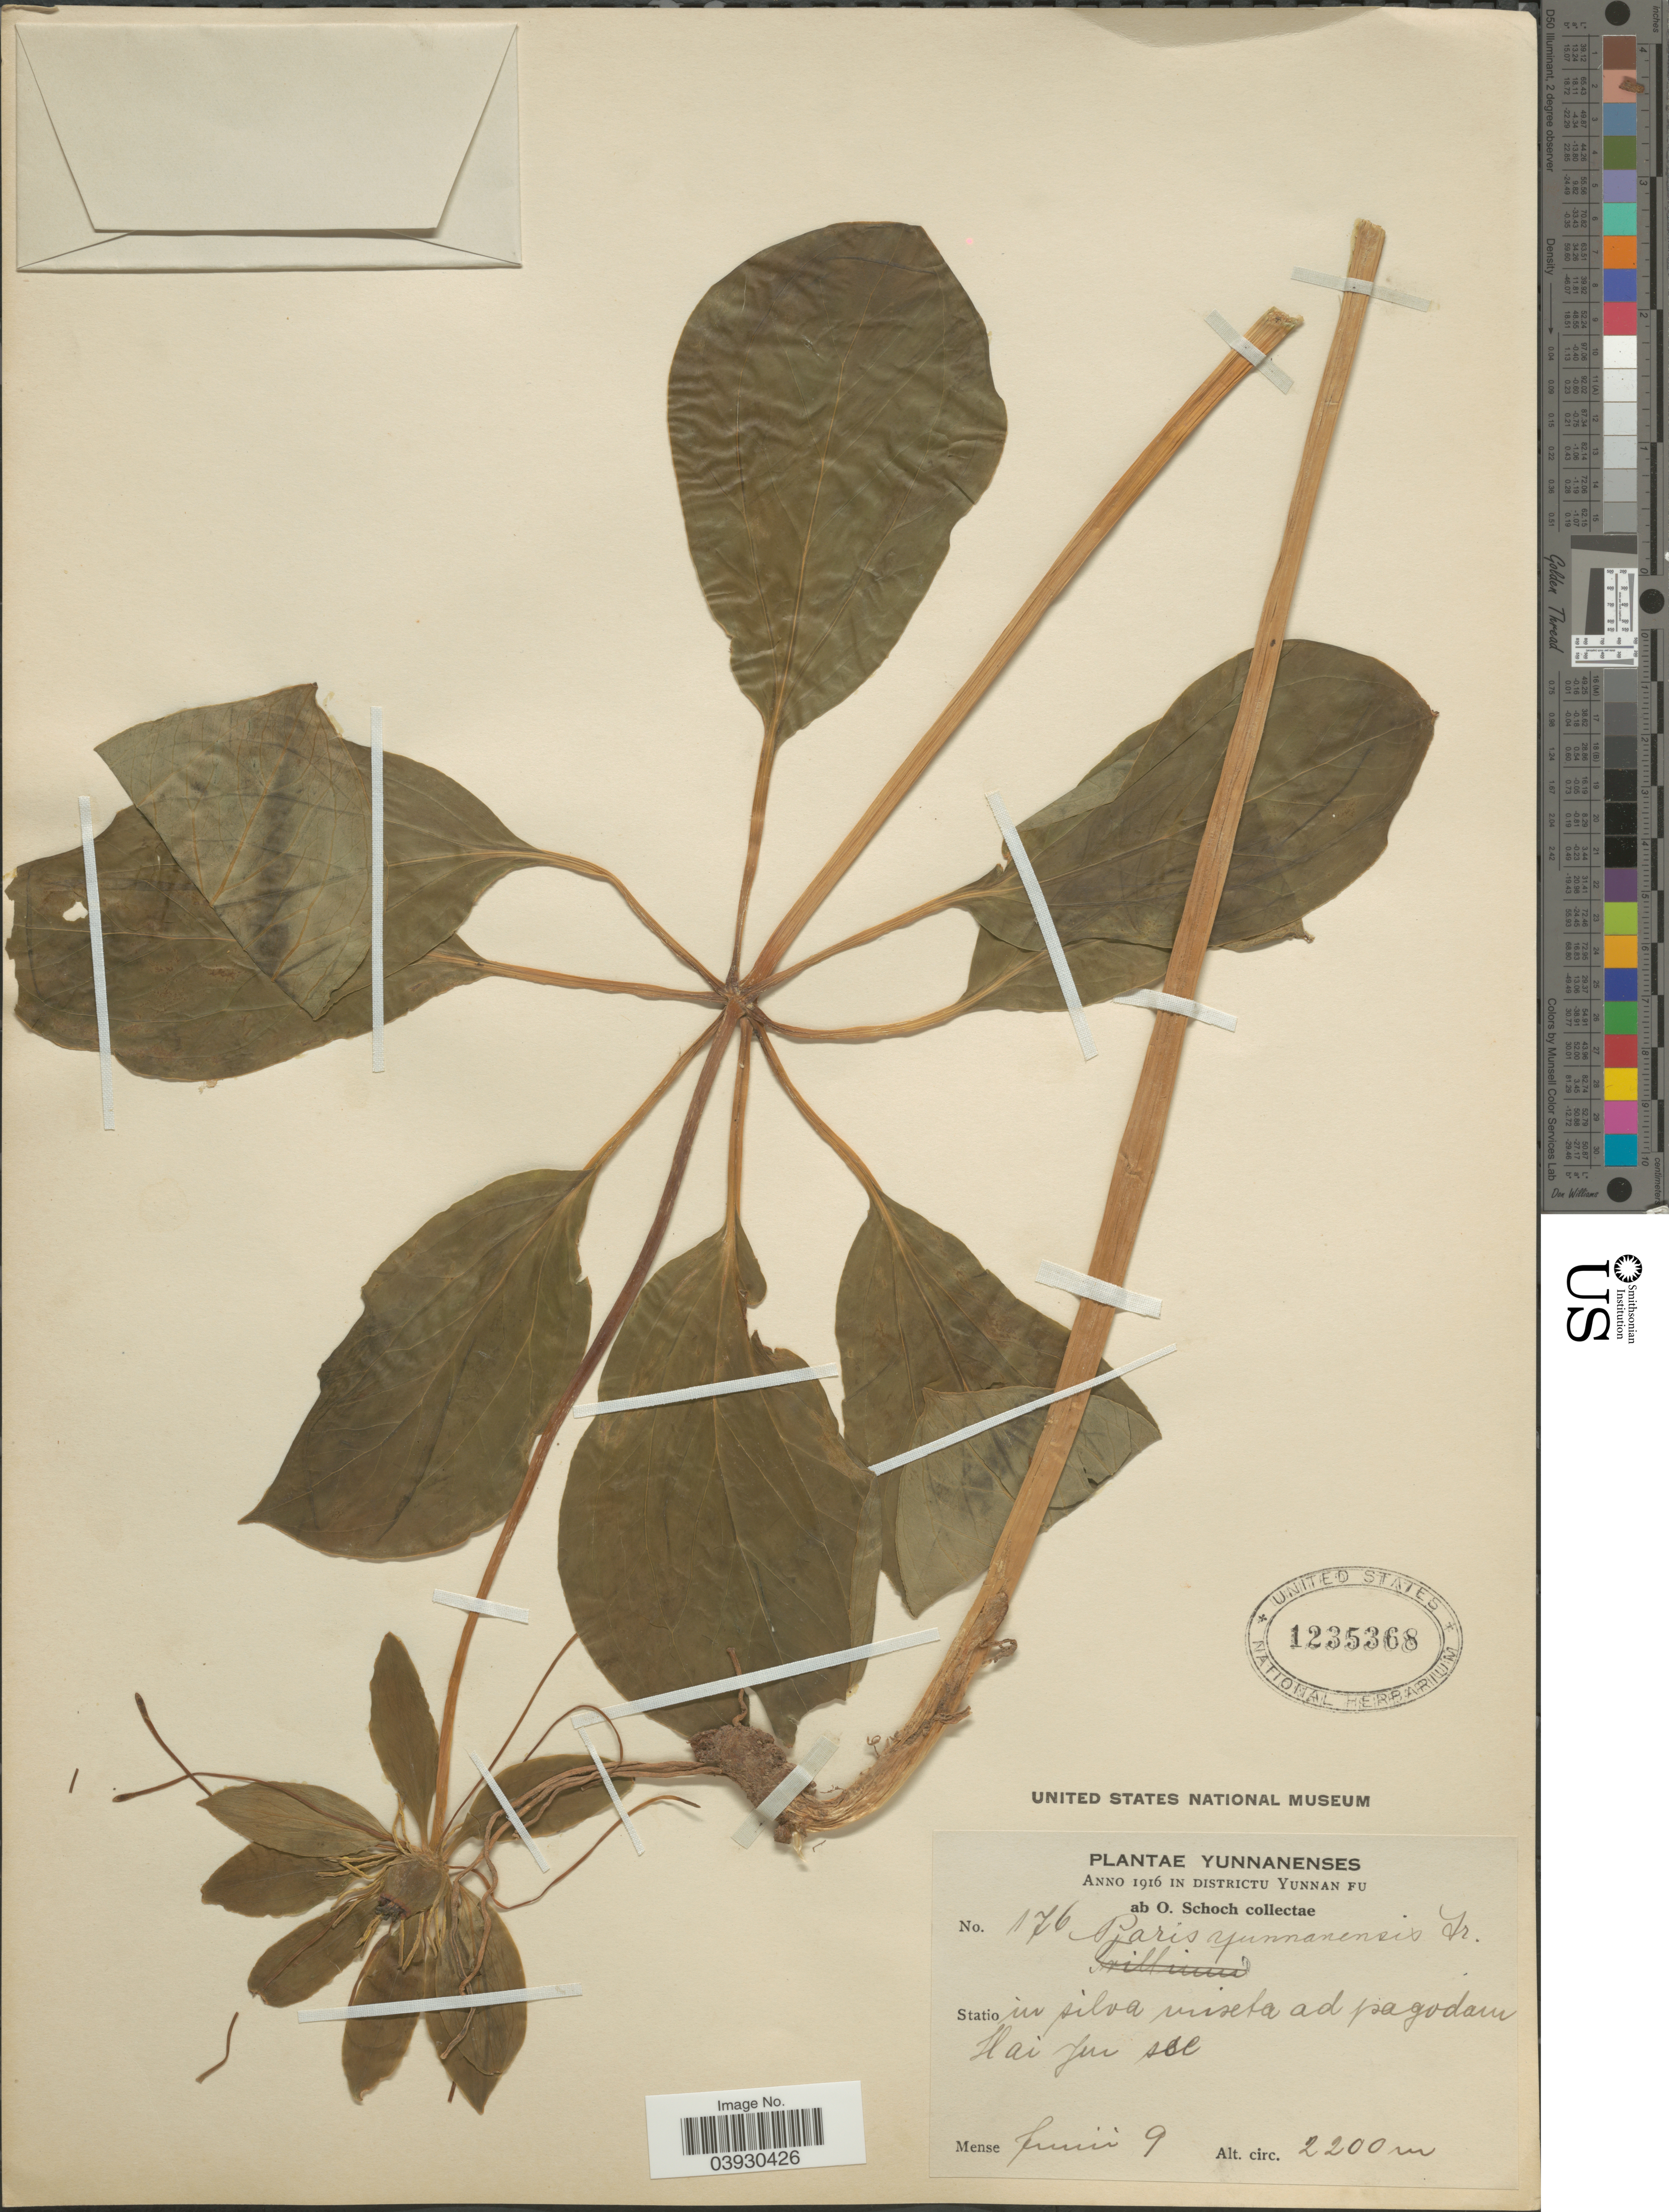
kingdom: Plantae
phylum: Tracheophyta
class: Liliopsida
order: Liliales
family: Melanthiaceae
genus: Paris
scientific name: Paris yunnanensis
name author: Franch.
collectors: O. Schoch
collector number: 176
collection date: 1916-06-09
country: China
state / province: Yunnan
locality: In Districtu Yunnan Fu. Statio in silva miseta ad pagodam Hai Jur sse.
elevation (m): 2200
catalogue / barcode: US 1235368